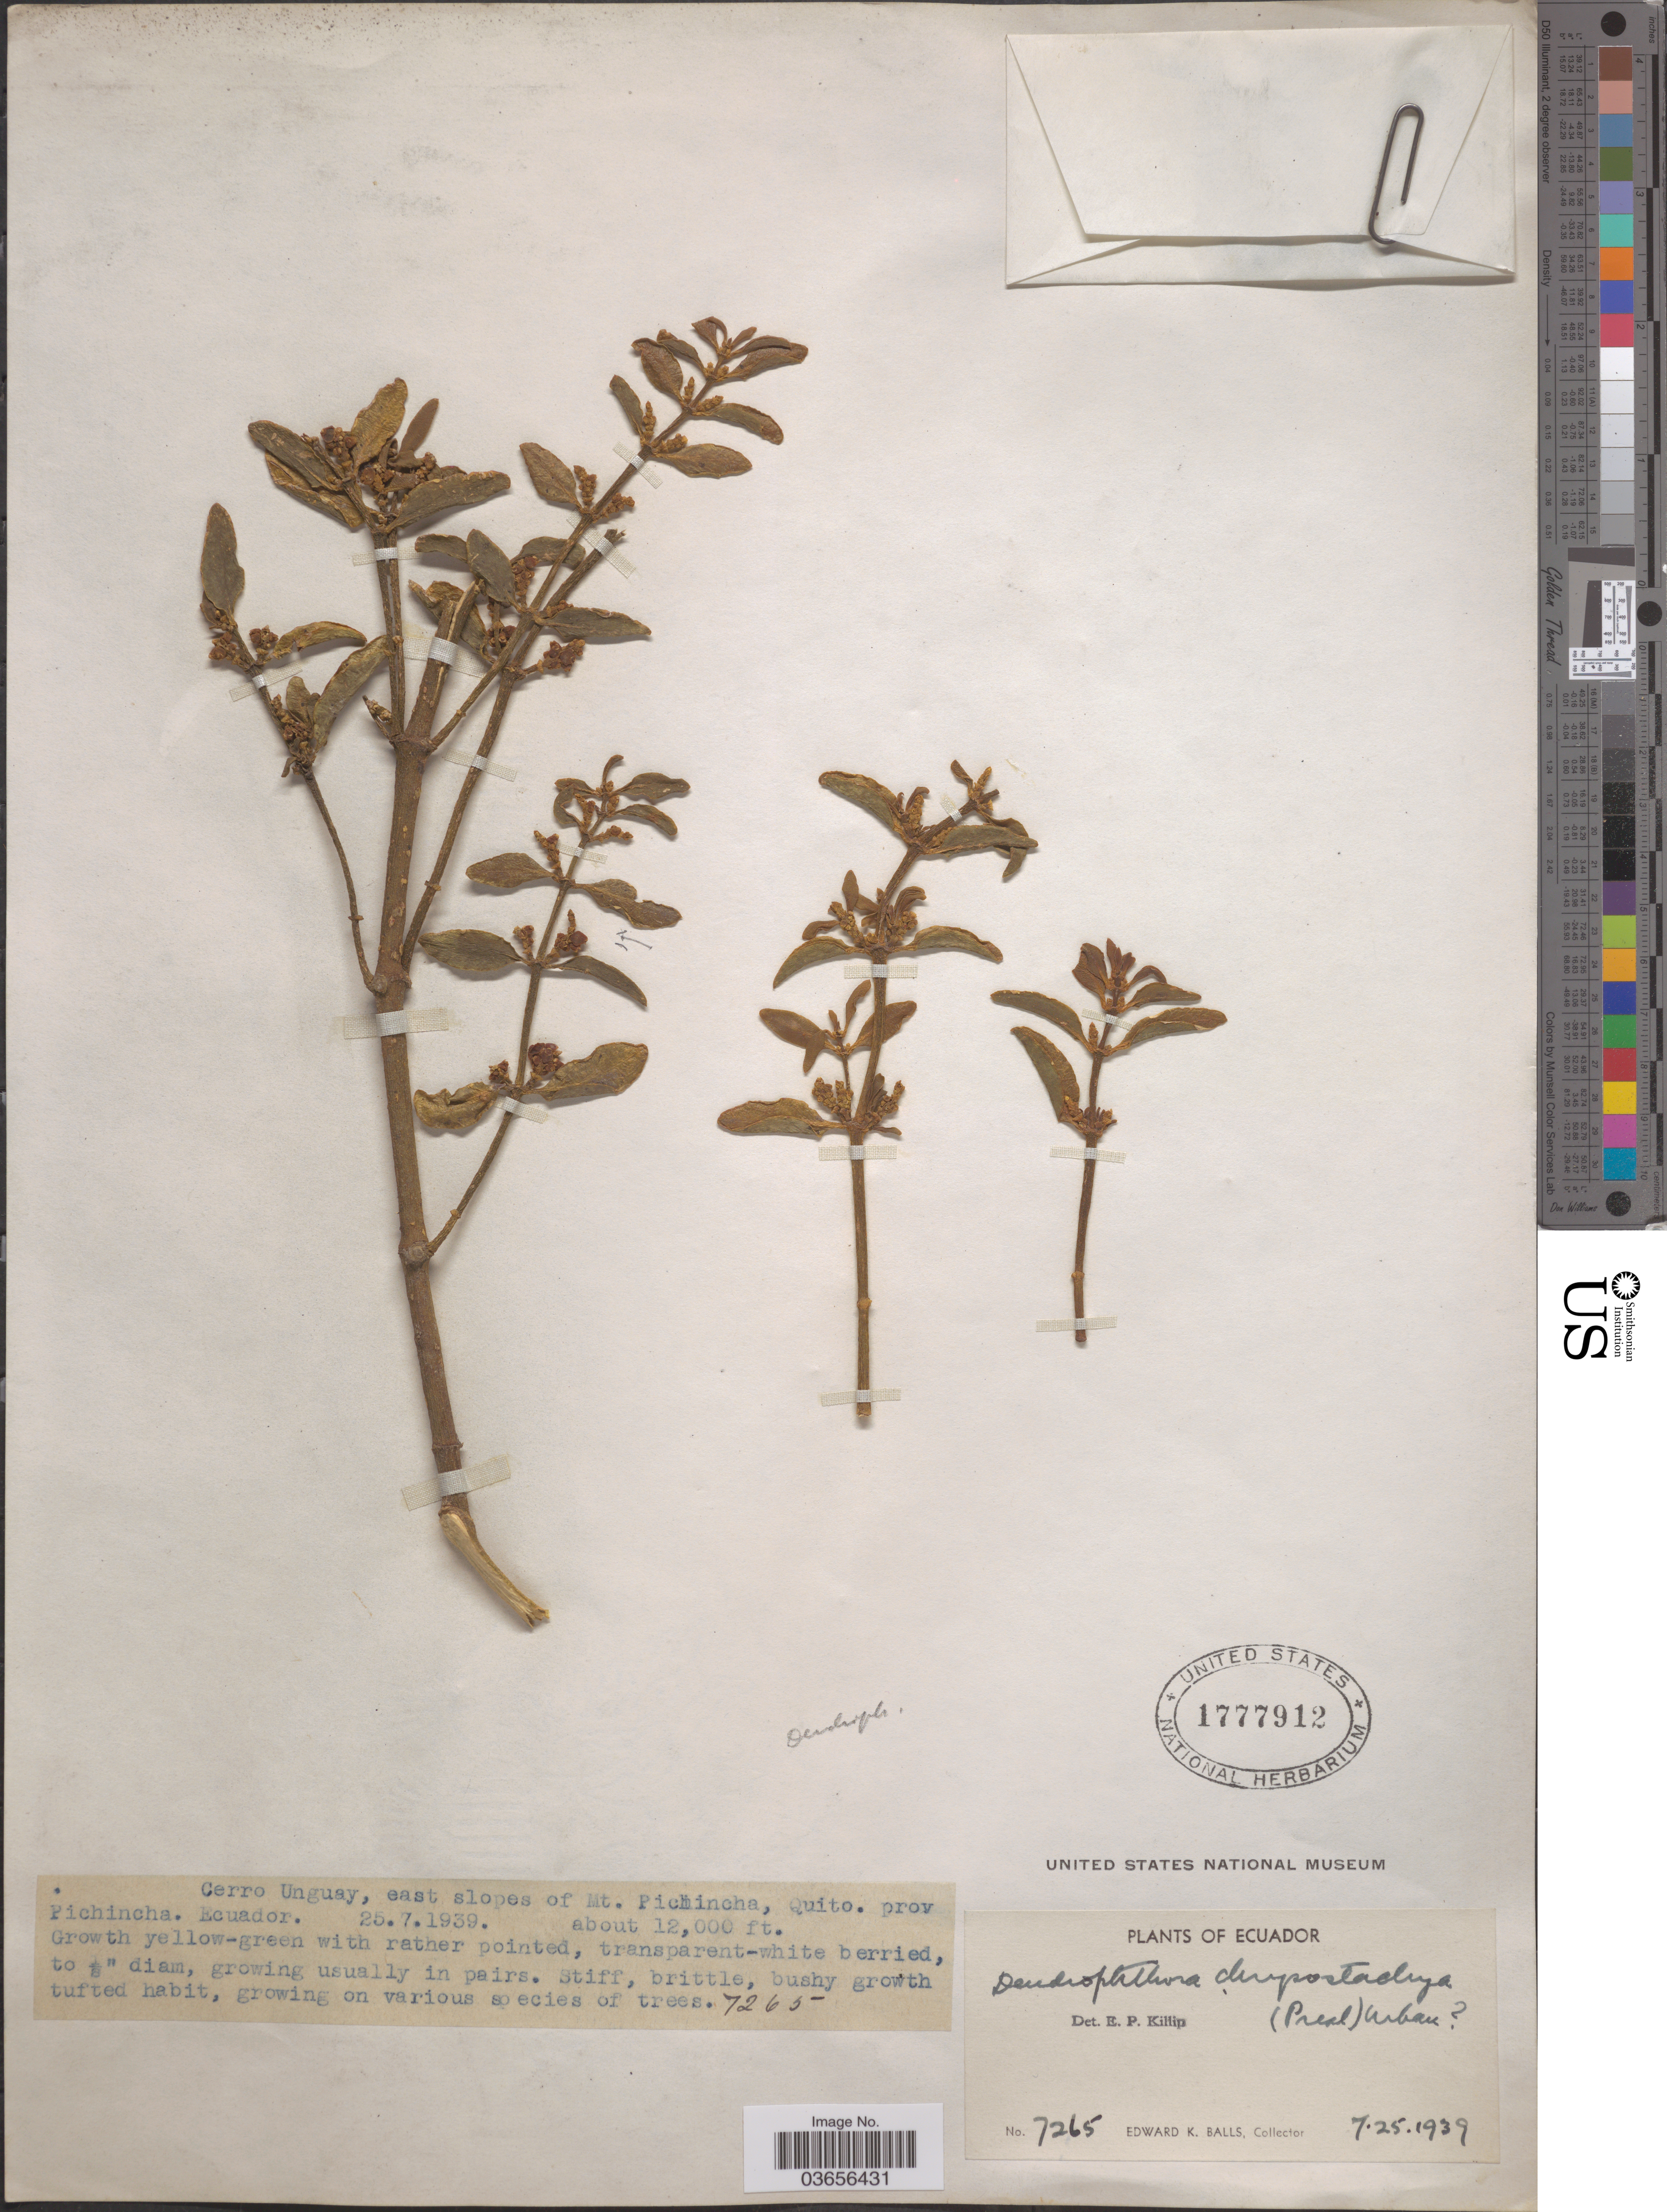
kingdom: Plantae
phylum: Tracheophyta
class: Magnoliopsida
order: Santalales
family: Viscaceae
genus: Dendrophthora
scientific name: Dendrophthora chrysostachya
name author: Urb.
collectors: E. K. Balls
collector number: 7265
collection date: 1939-07-25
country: Ecuador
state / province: Pichincha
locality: Cerro Unguay, east slopes of Mt. Pichincha, Quito.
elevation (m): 3658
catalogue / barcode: US 1777912